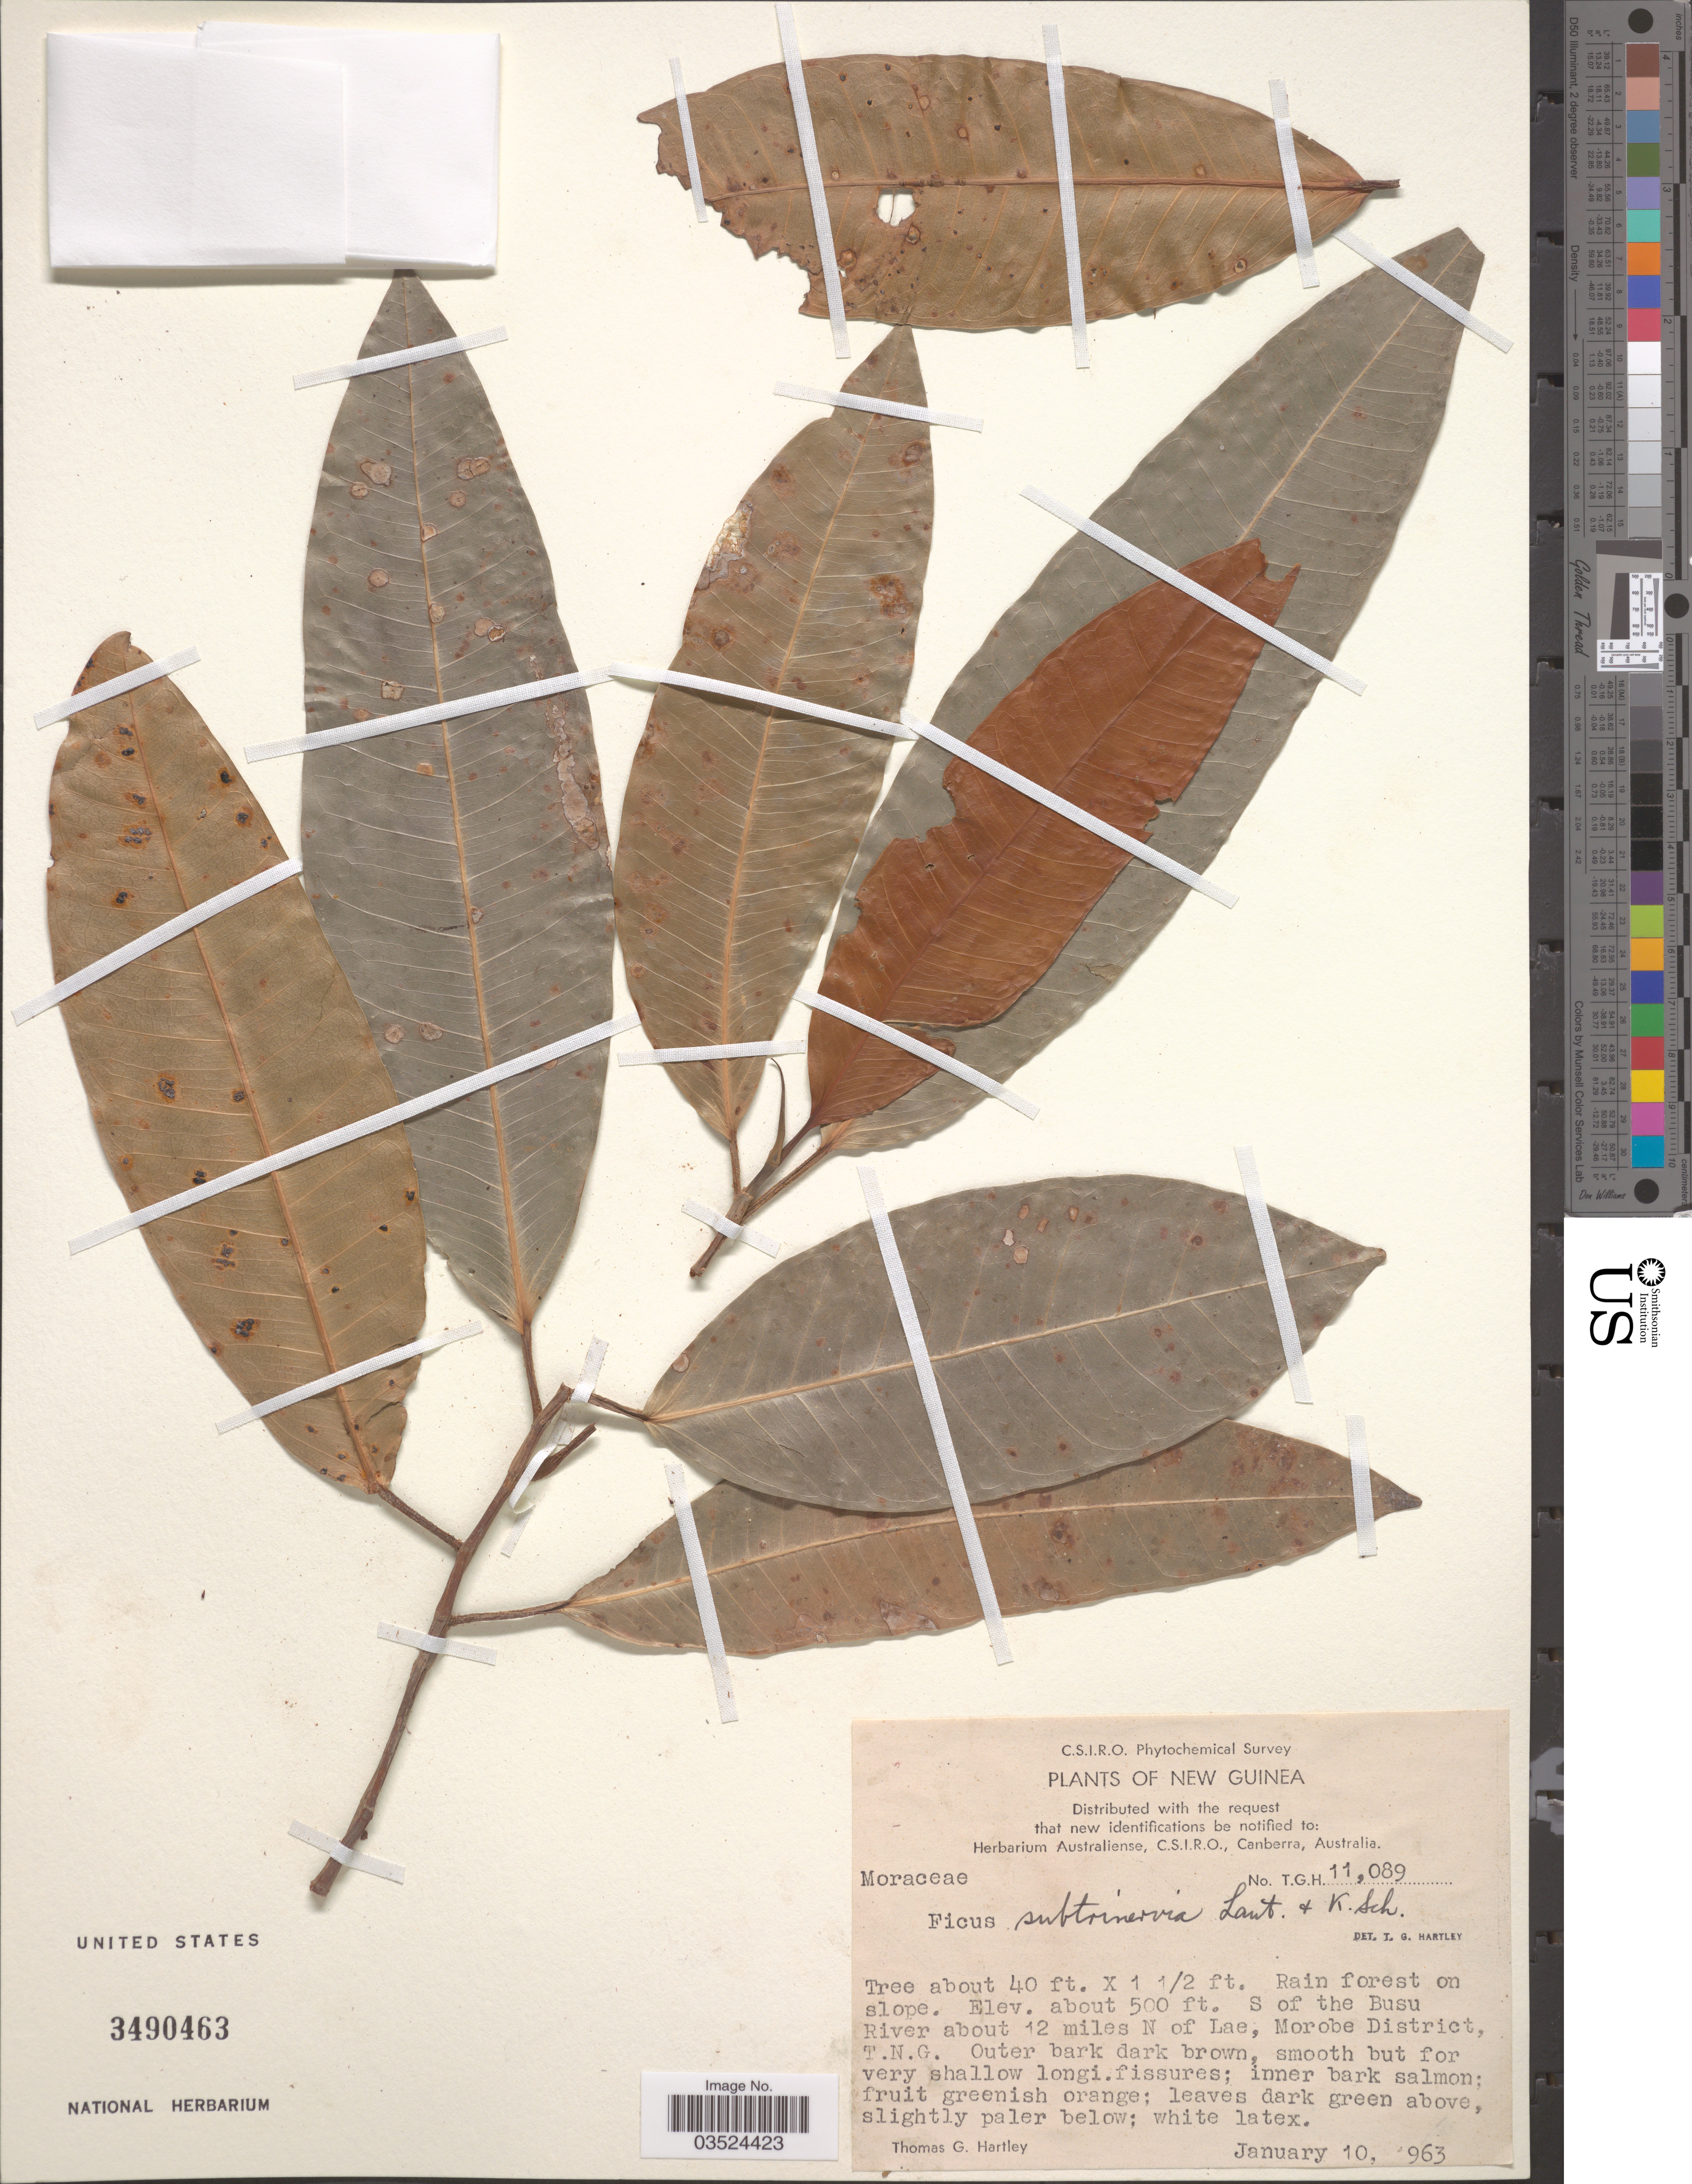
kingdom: Plantae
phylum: Tracheophyta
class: Magnoliopsida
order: Rosales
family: Moraceae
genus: Ficus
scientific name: Ficus subtrinervia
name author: K. Schum. & Lauterb.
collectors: T. G. Hartley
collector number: TGH11089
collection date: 1963-01-10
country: Papua New Guinea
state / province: Morobe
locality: New Guinea. S of the Busu River about 12 miles N of Lae, Morobe District, T.N.G.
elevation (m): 152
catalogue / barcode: US 3490463